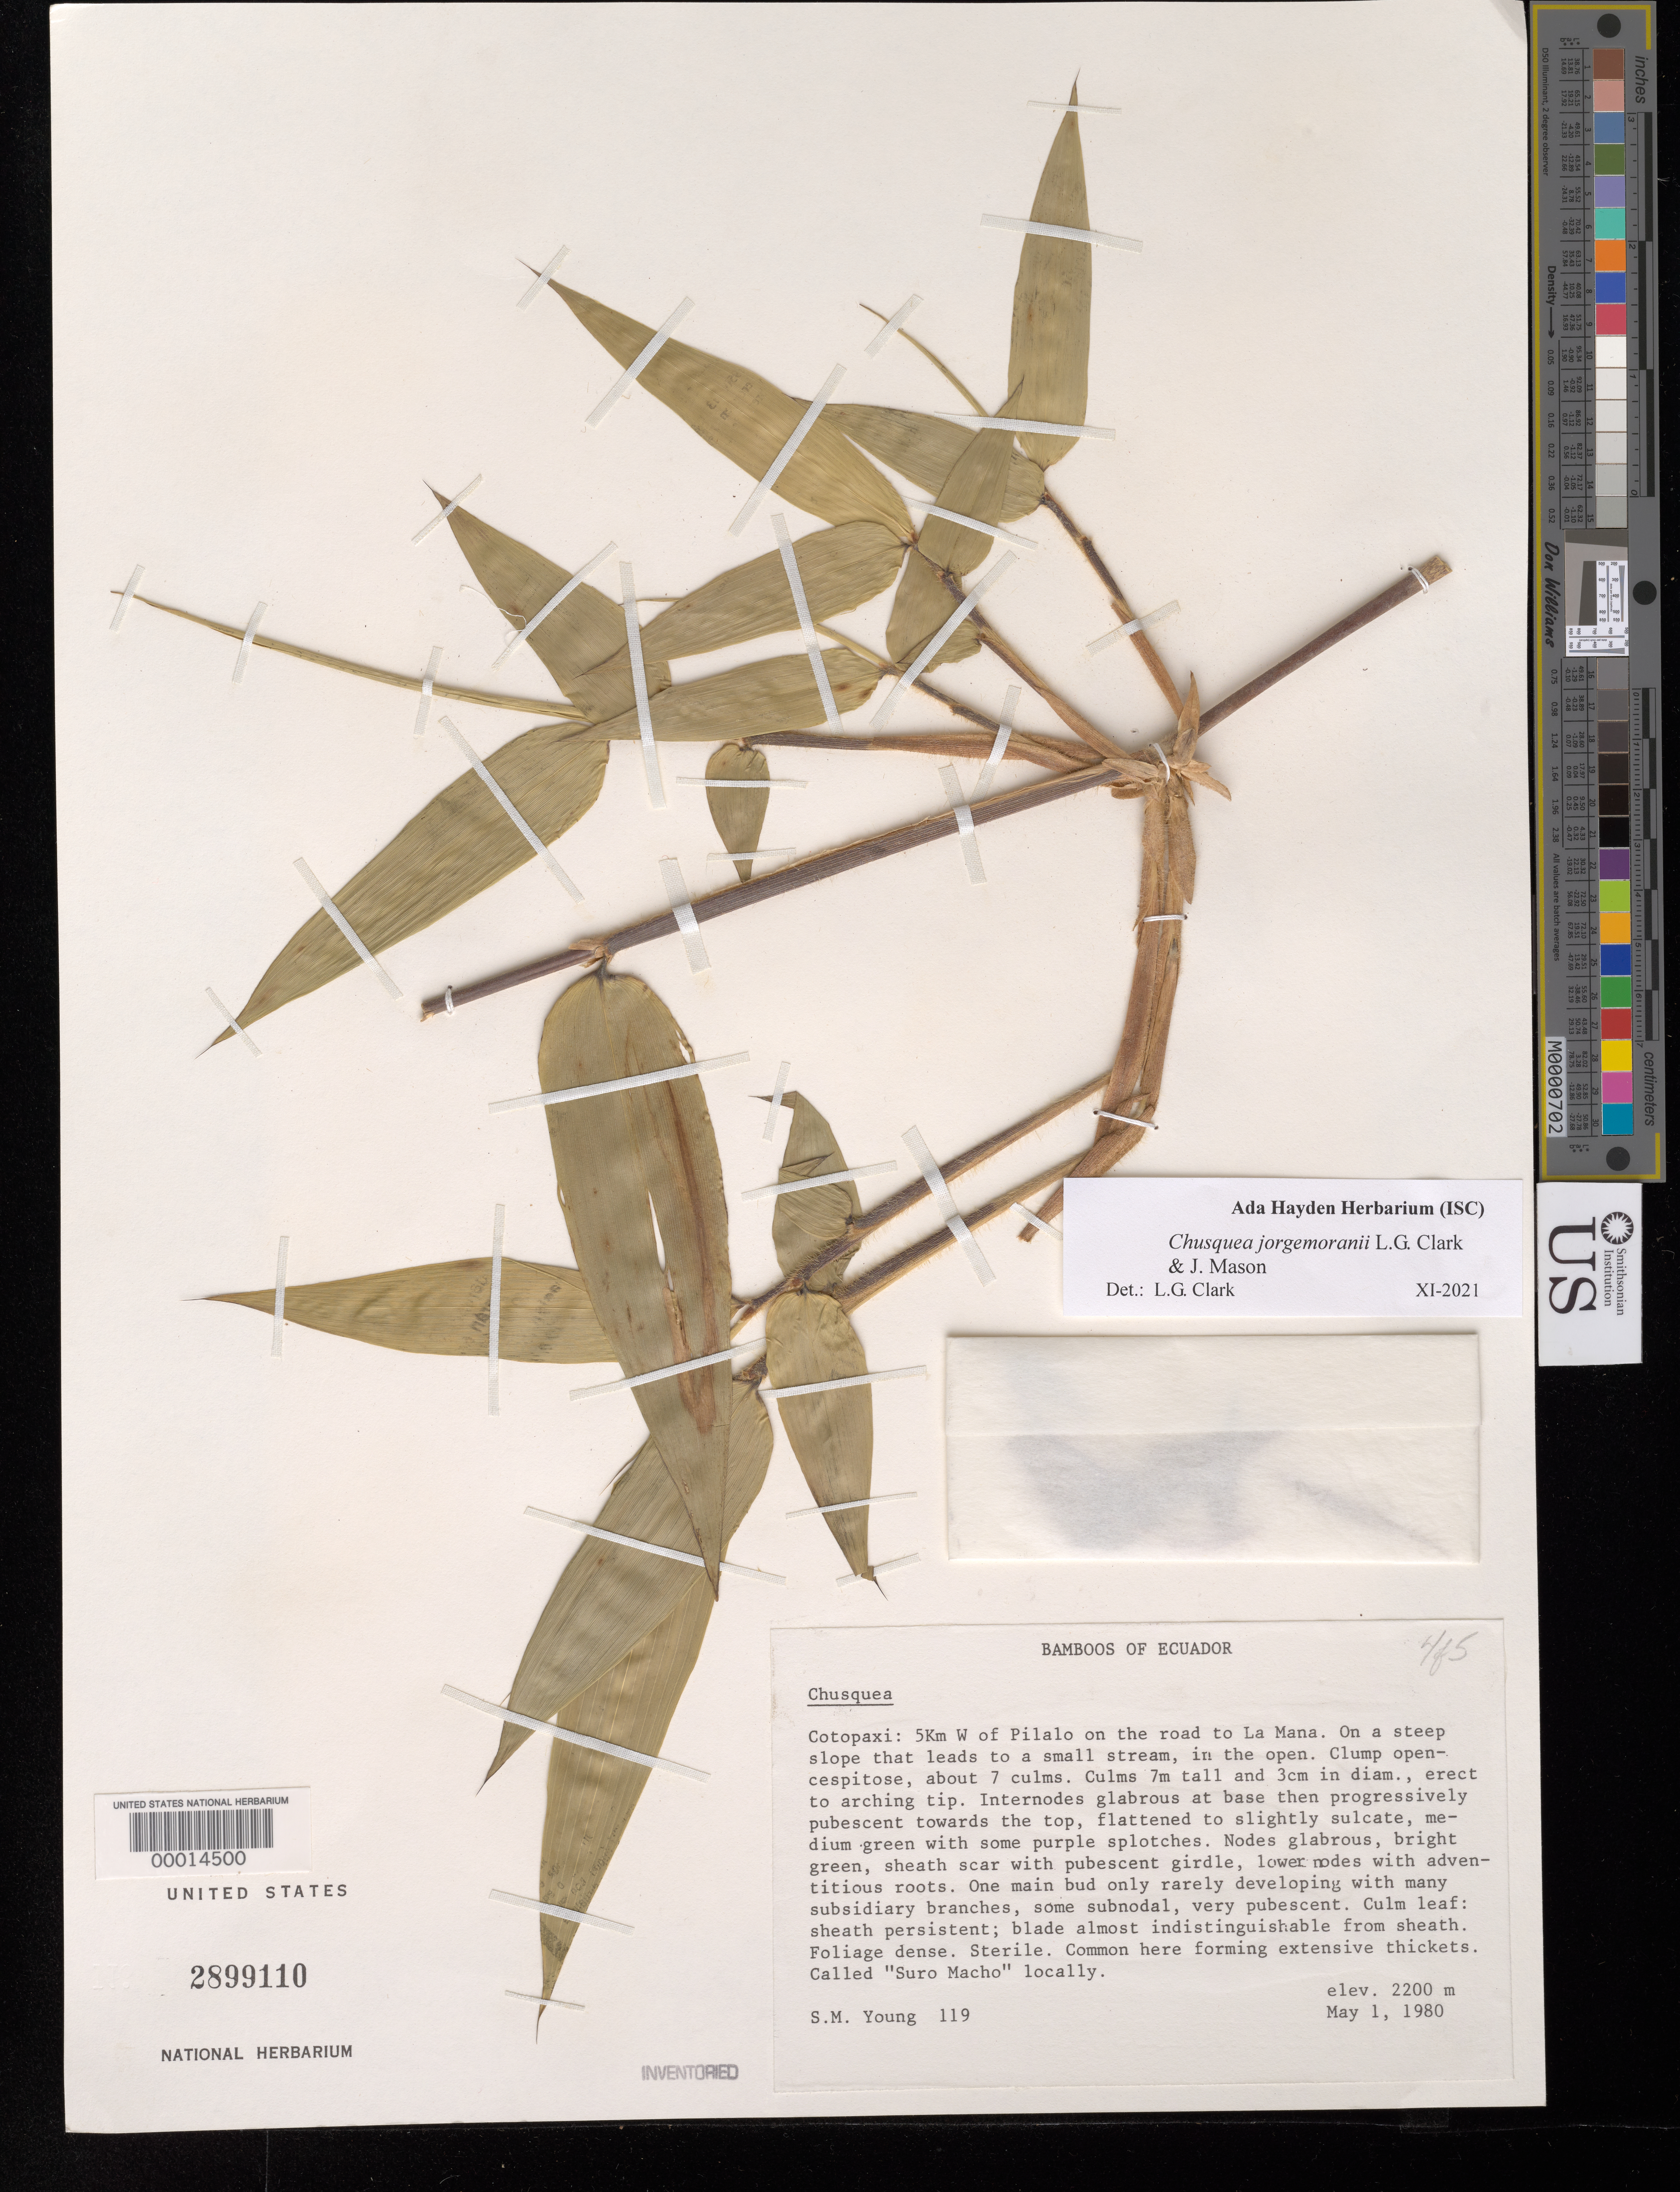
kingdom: Plantae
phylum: Tracheophyta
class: Liliopsida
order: Poales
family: Poaceae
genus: Chusquea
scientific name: Chusquea jorgemoranii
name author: L.G. Clark & J.J.Mason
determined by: Clark, Lynn G., (ISC), Iowa State University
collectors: S. Young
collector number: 119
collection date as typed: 01 May 1980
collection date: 1980-05-01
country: Ecuador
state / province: Cotopaxi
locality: Pilalo, la Mana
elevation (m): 2200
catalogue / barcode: US 2899110